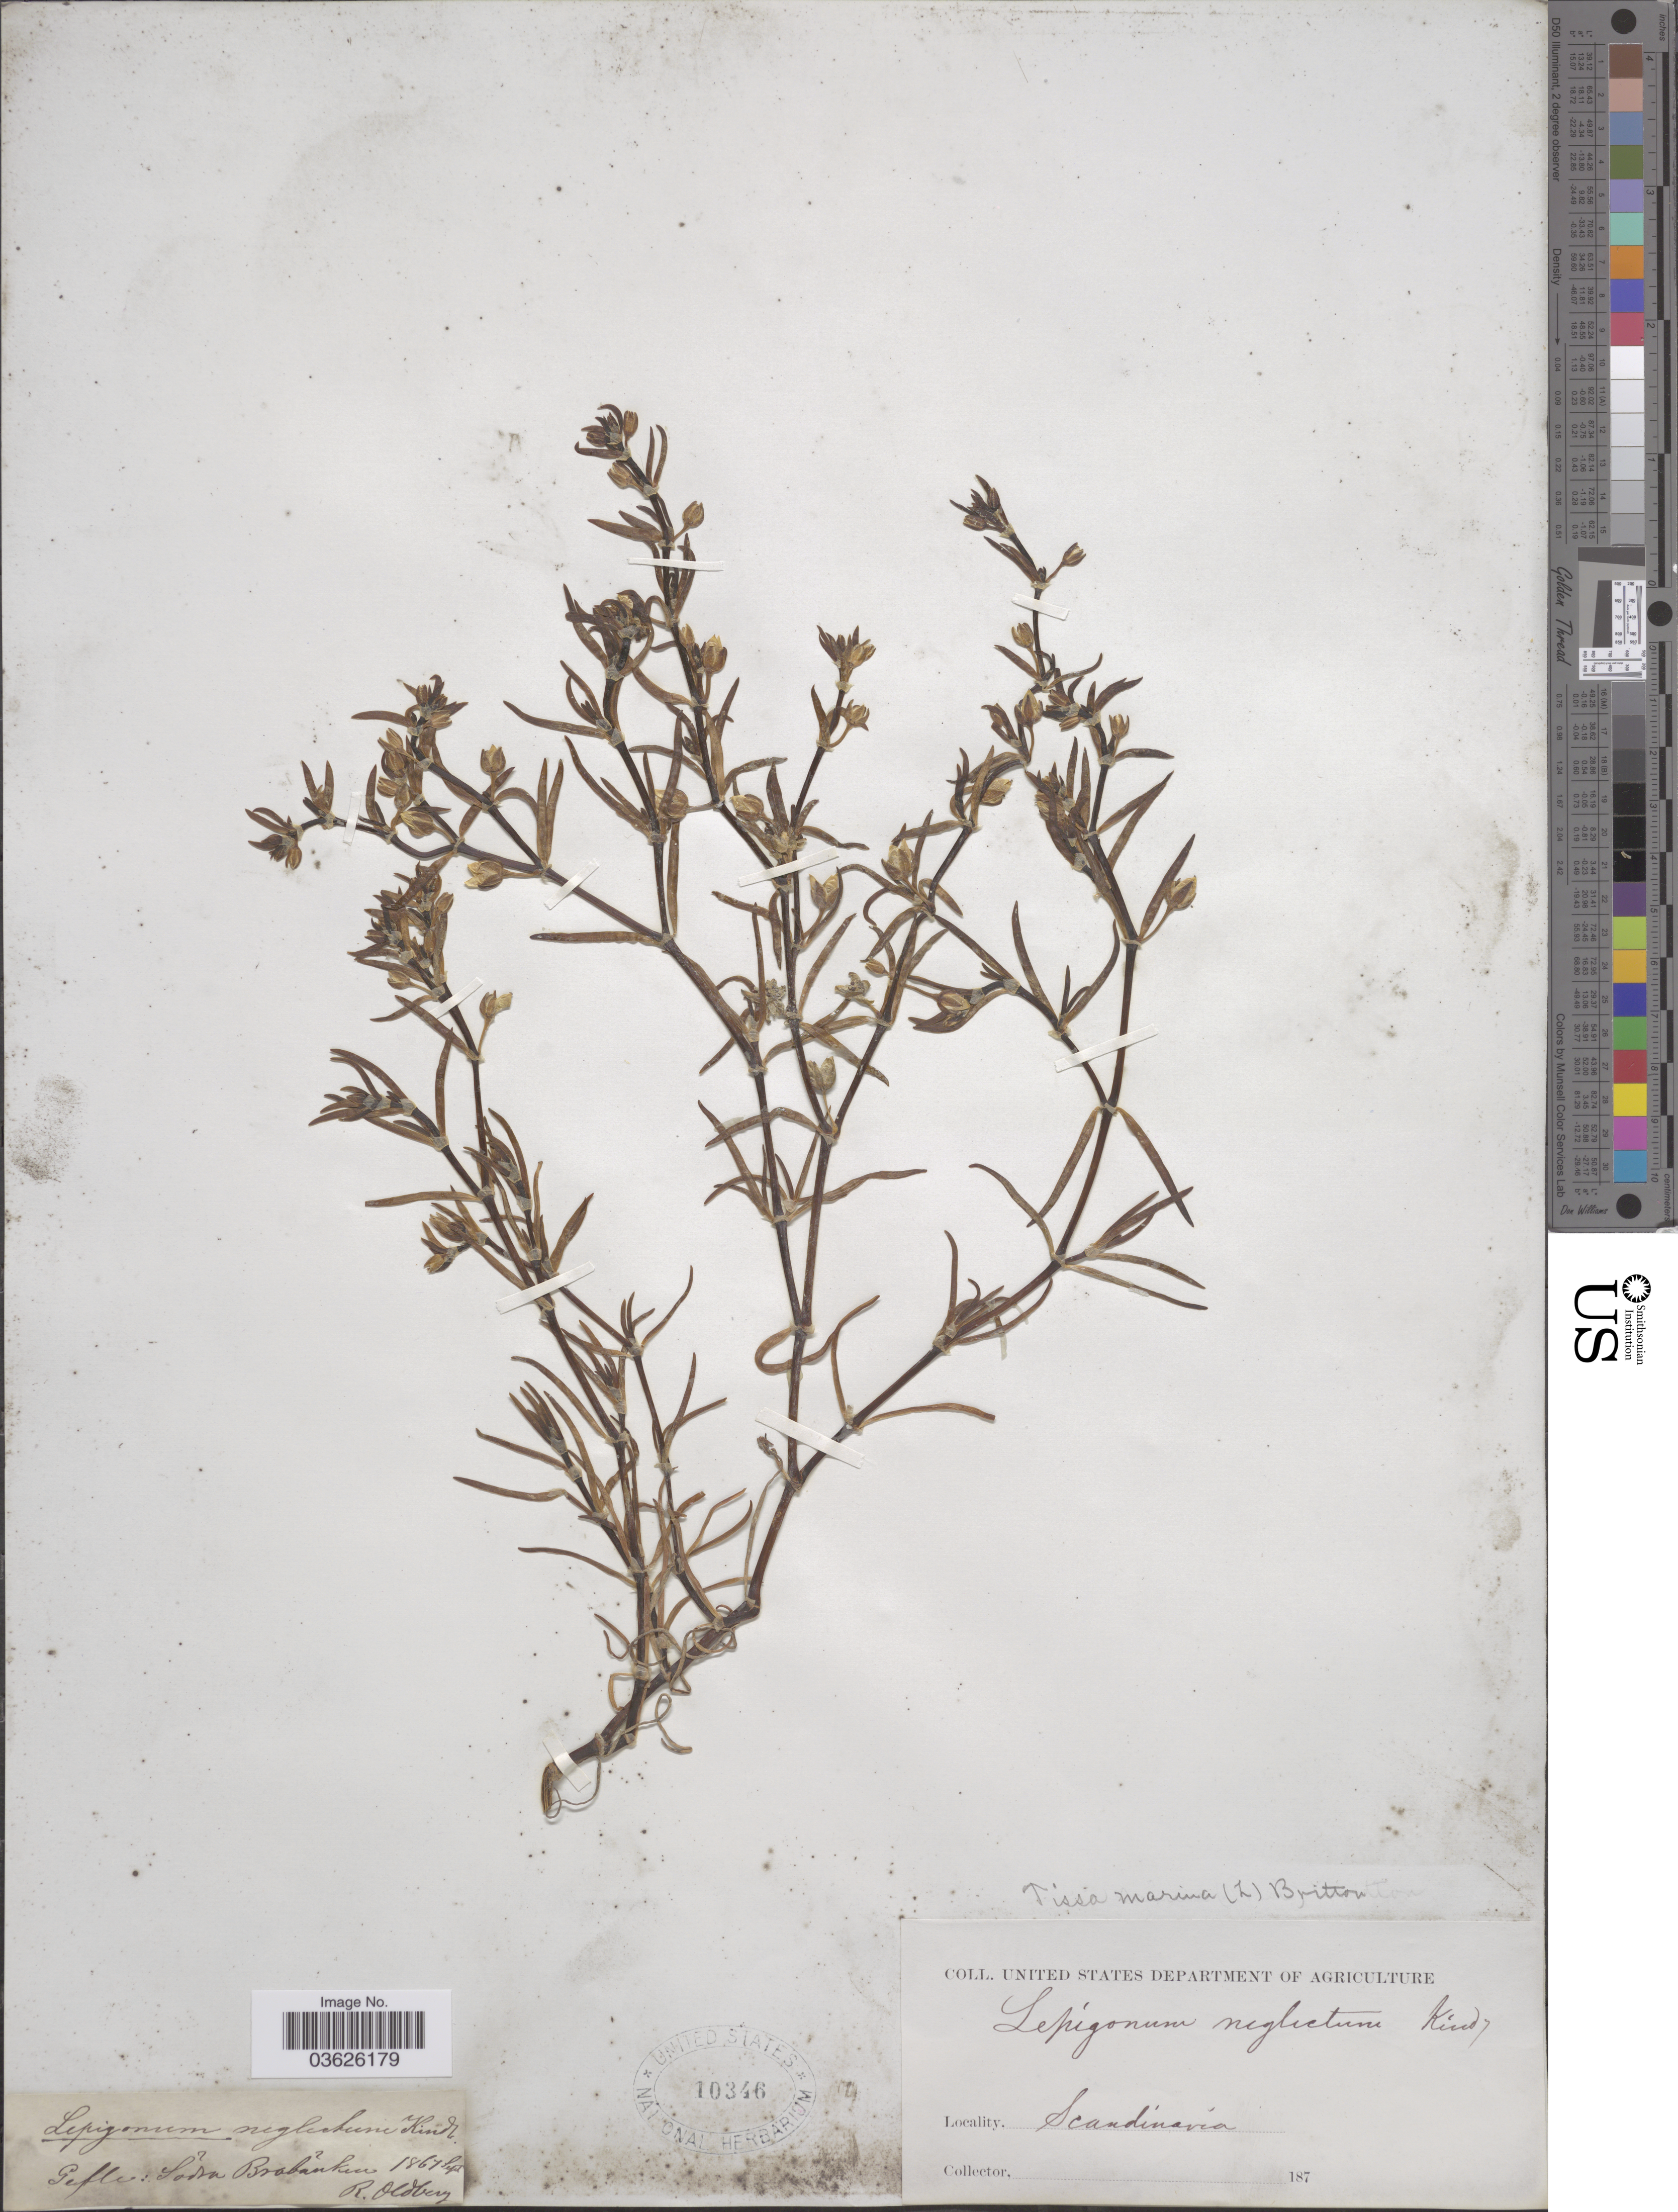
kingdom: Plantae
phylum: Tracheophyta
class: Magnoliopsida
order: Caryophyllales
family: Caryophyllaceae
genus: Tissa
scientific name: Tissa marina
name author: (L.) Britton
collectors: R. Oldberg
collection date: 1861-09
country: Sweden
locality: Gefle: Södra Brobänken.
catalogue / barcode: US 10346